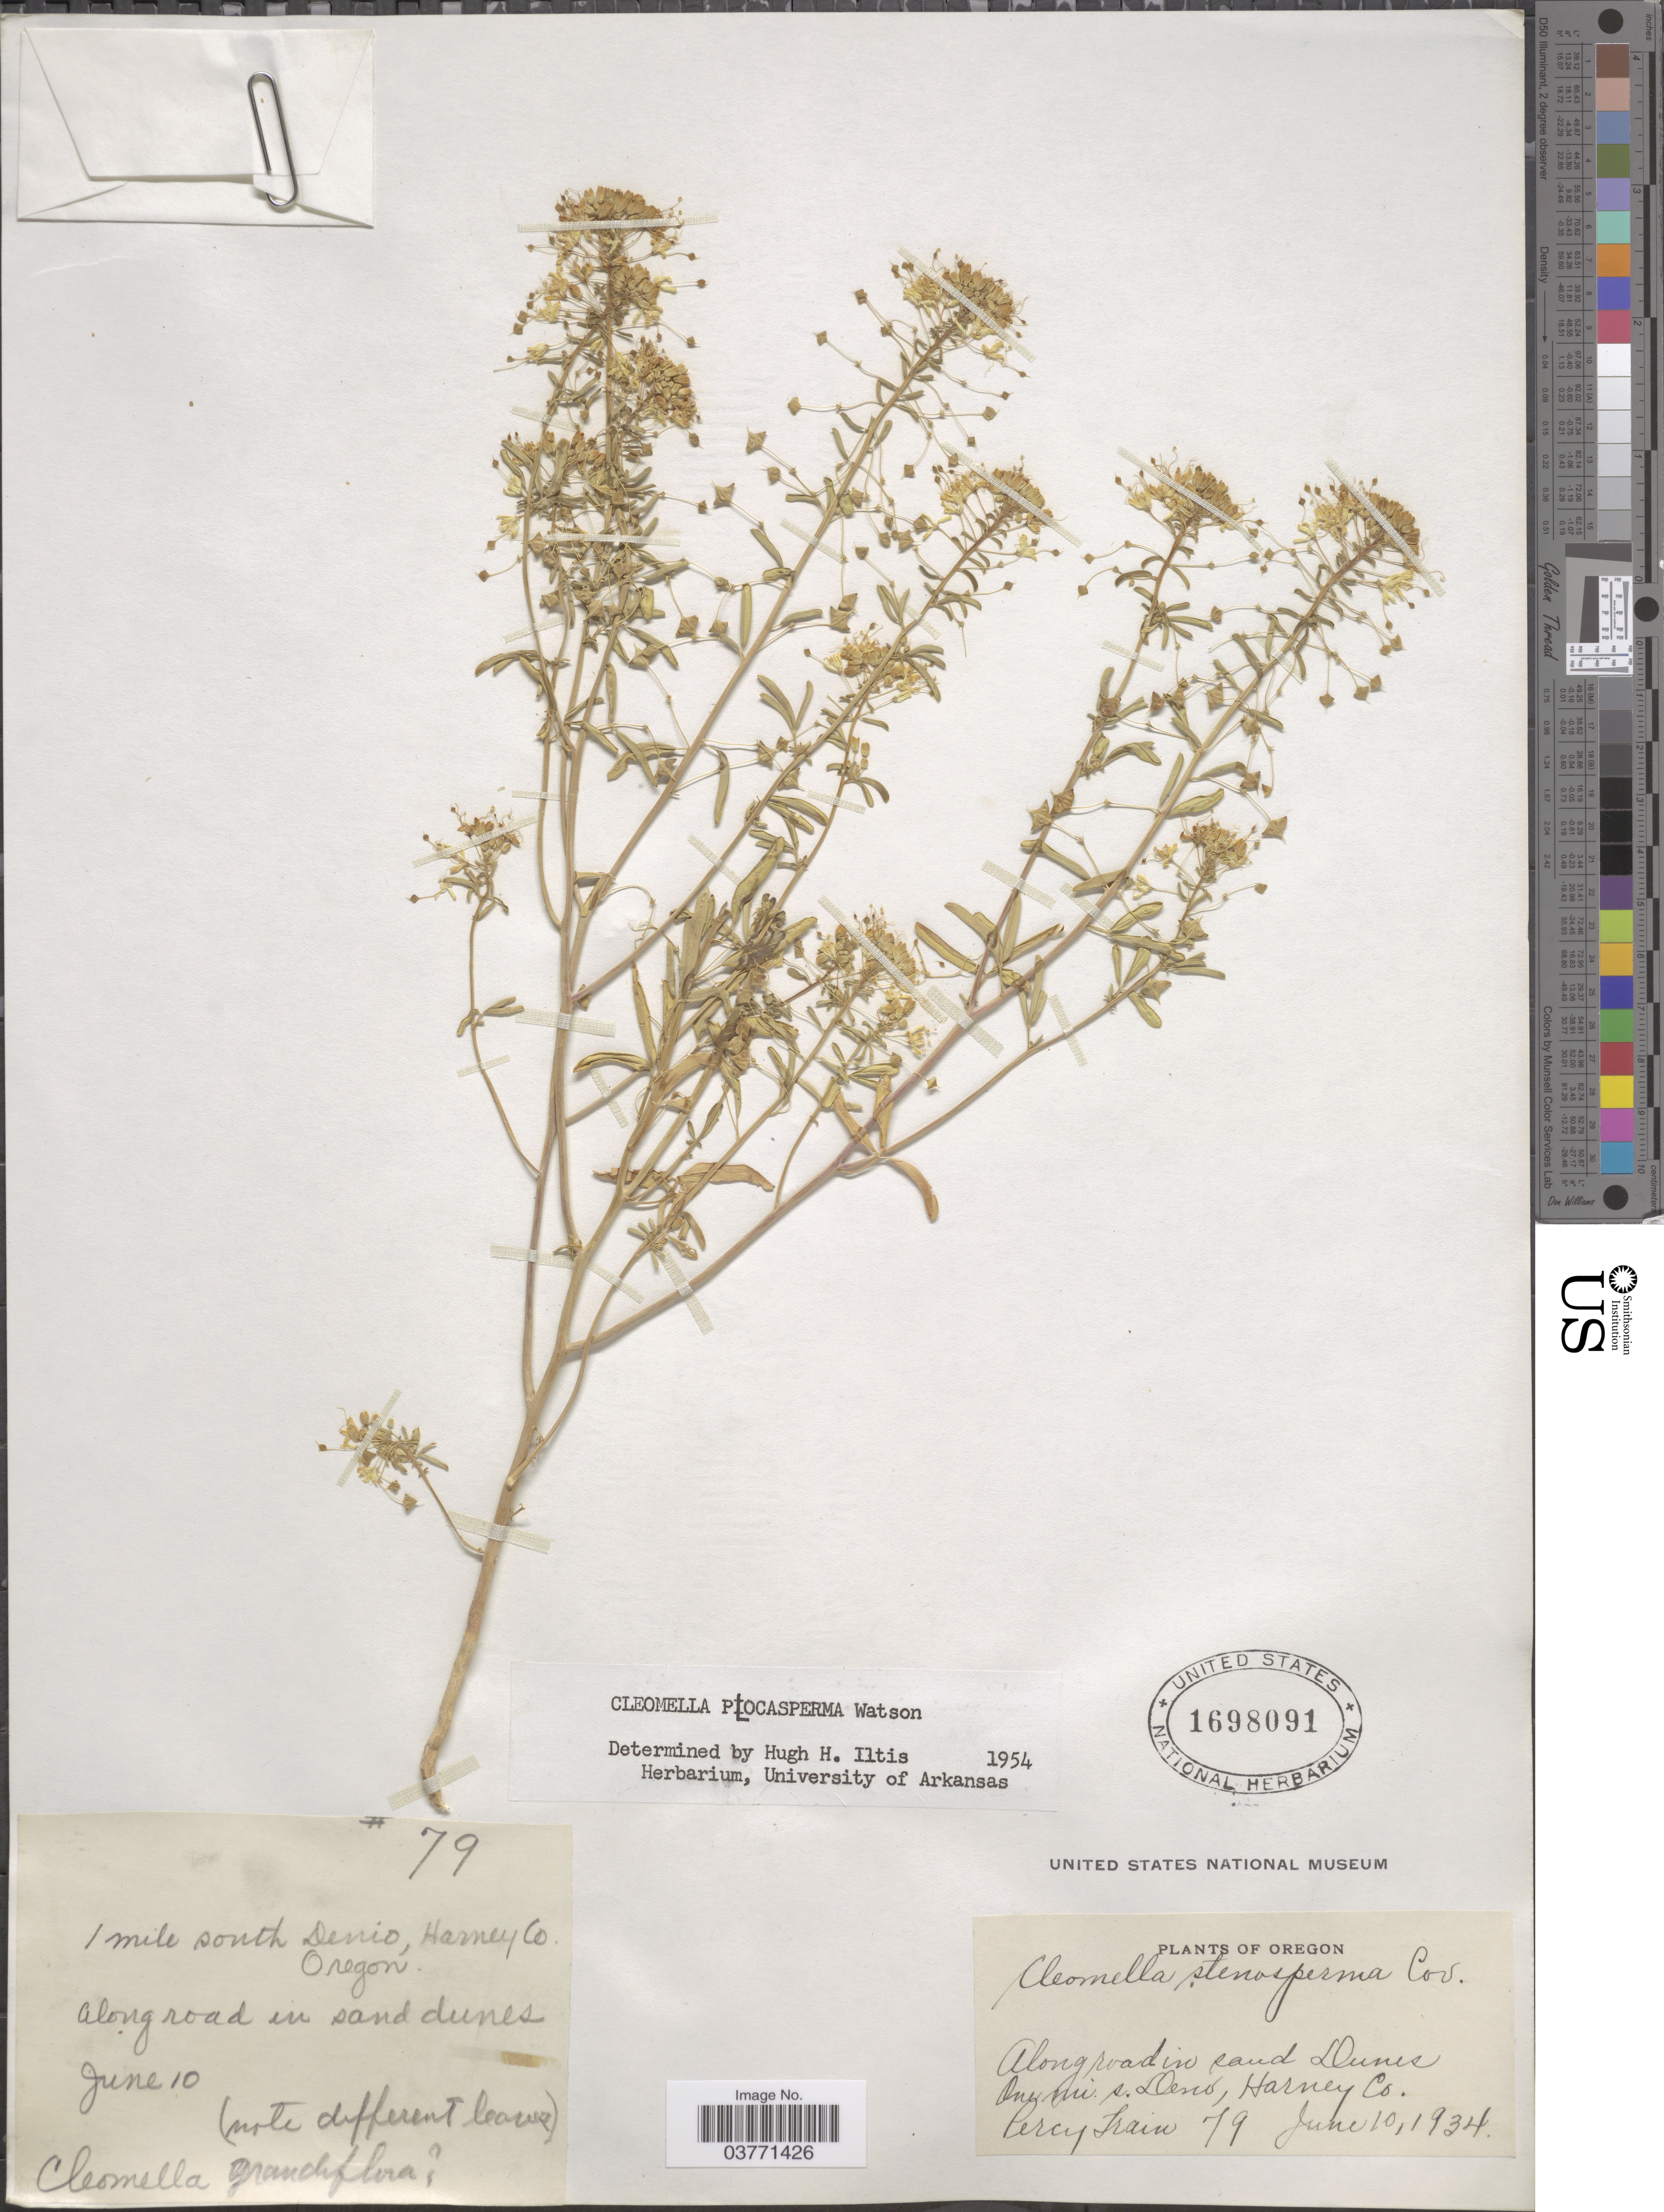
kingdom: Plantae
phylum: Tracheophyta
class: Magnoliopsida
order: Brassicales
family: Cleomaceae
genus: Cleomella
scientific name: Cleomella plocasperma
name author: S. Watson in C. King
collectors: P. Train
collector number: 79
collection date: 1934-06-10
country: United States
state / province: Oregon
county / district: Harney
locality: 1 mile south Denio, Harney Co.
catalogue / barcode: US 1698091